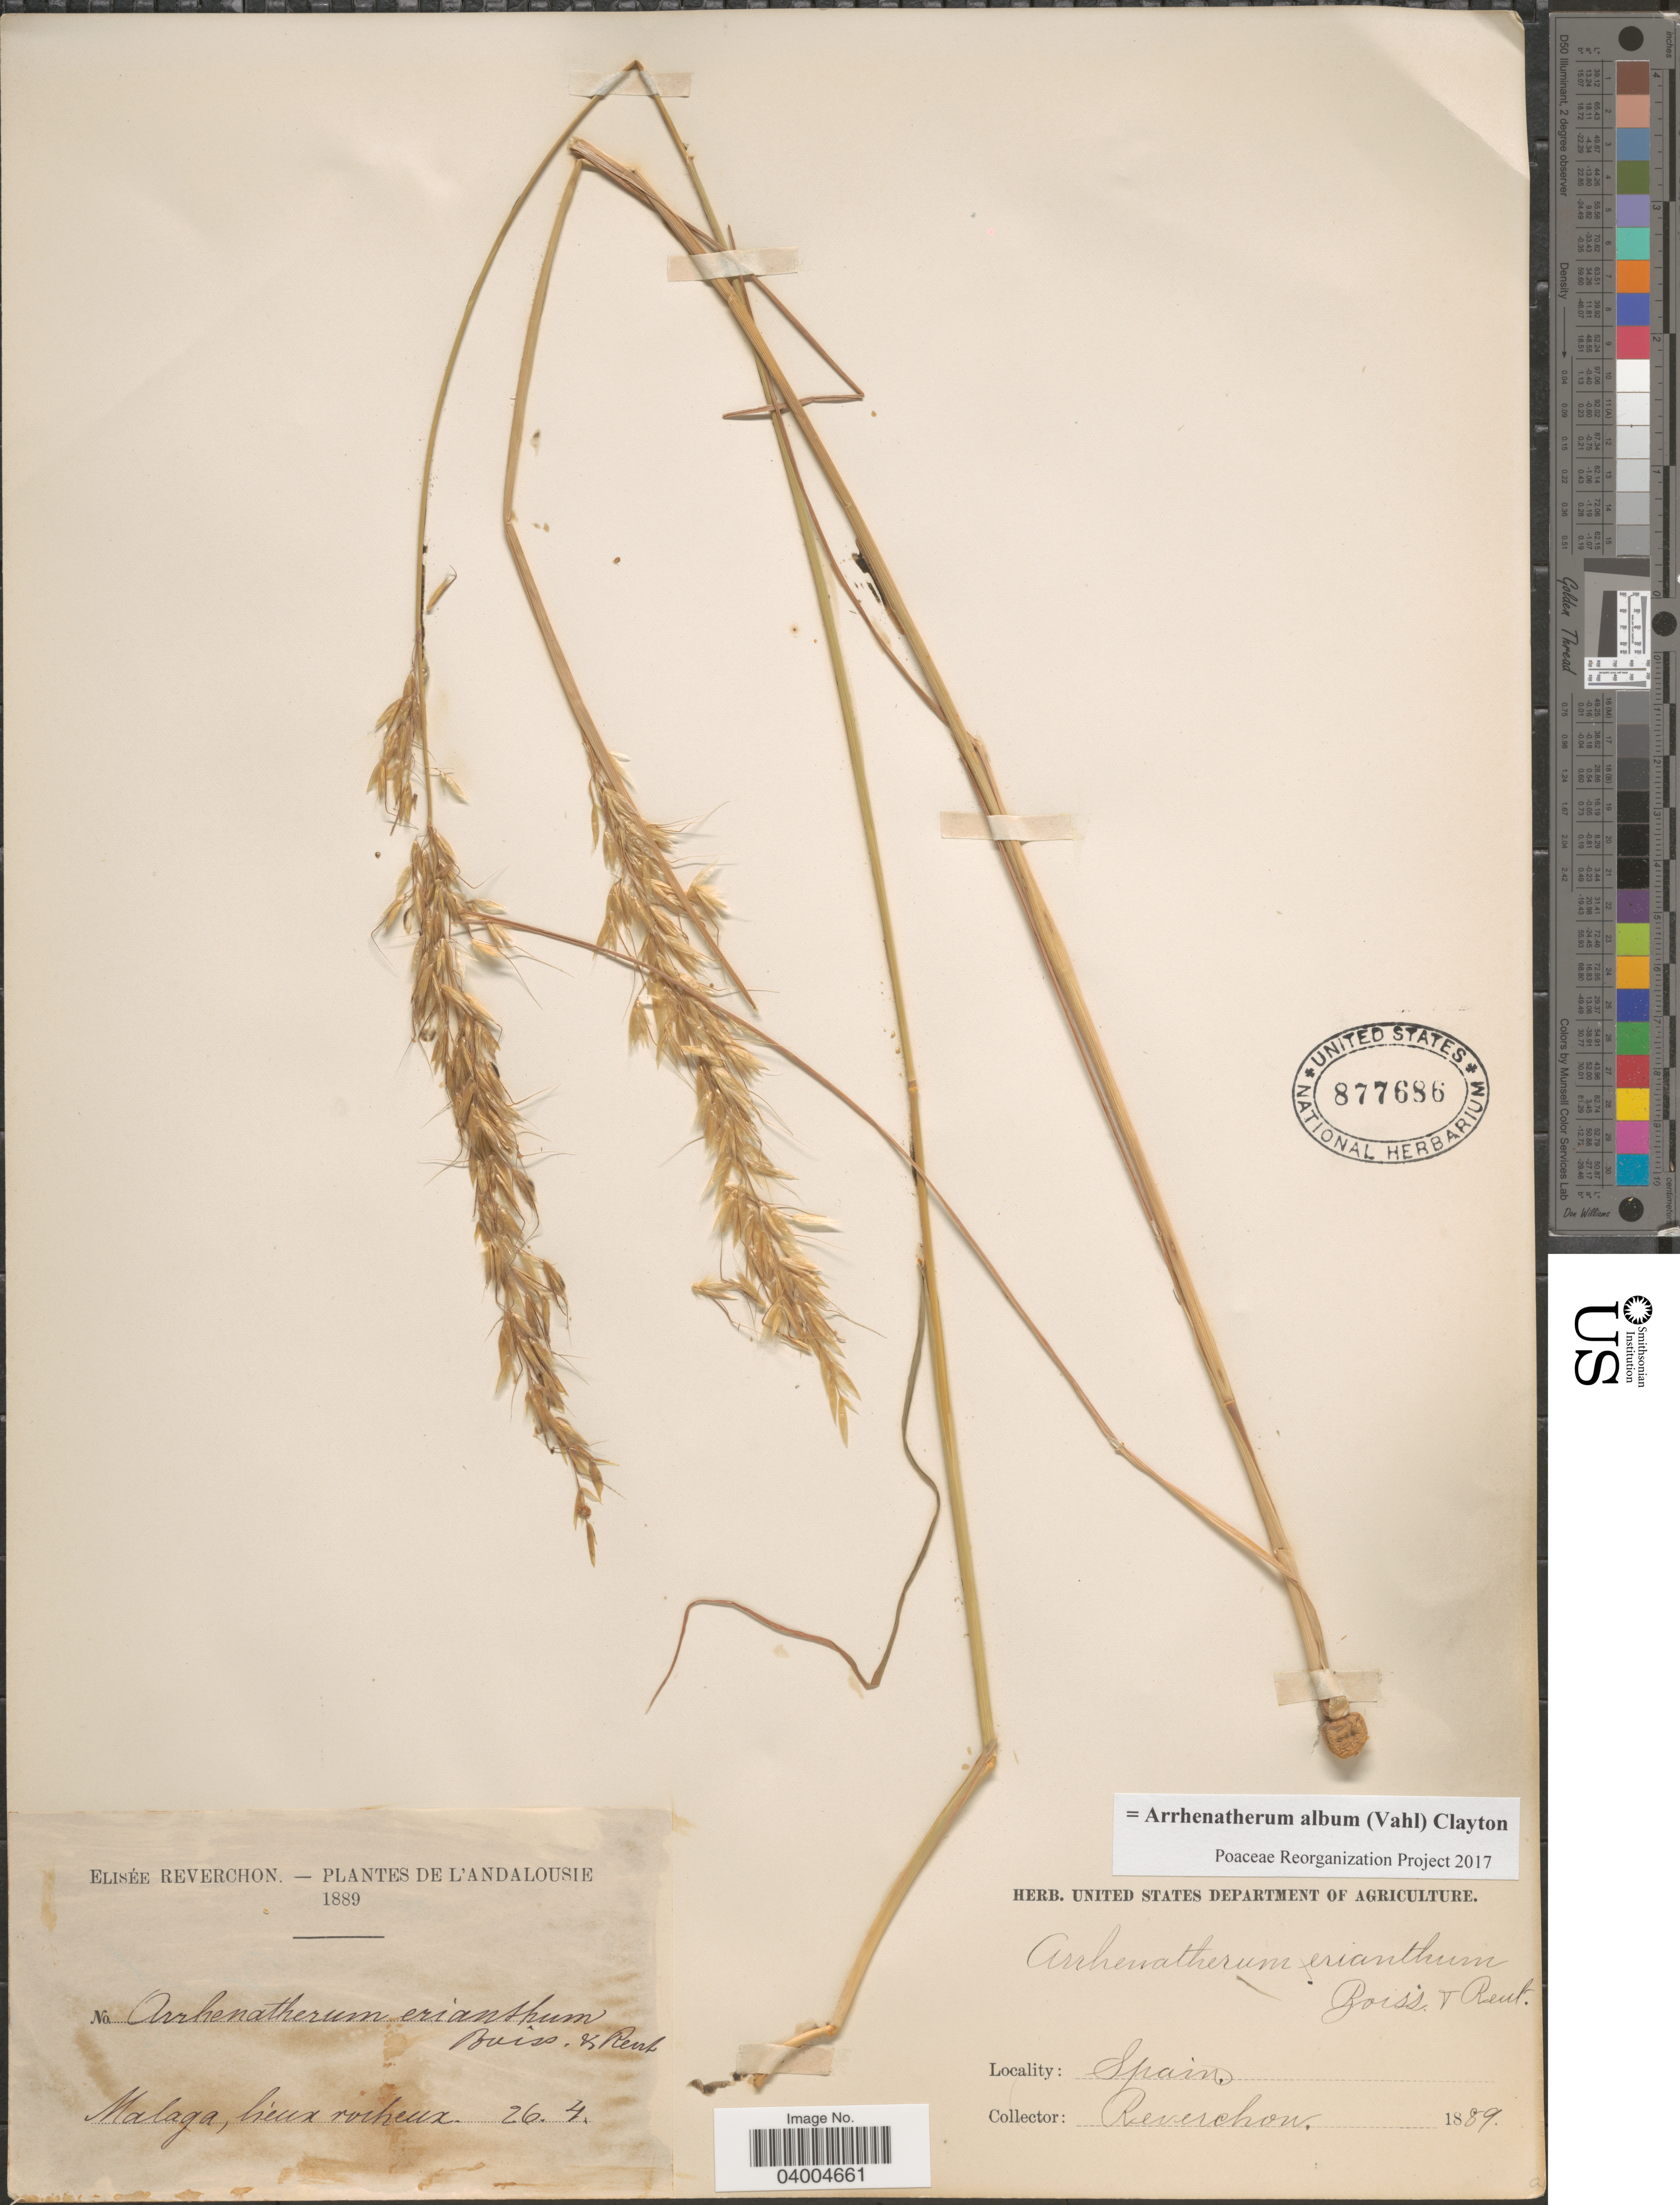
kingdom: Plantae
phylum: Tracheophyta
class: Liliopsida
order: Poales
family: Poaceae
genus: Arrhenatherum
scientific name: Arrhenatherum album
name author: (Vahl) Clayton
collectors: E. Reverchon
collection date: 1889-04-26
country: Spain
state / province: Andalucía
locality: L'Andalousie. Malaga.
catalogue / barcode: US 877686